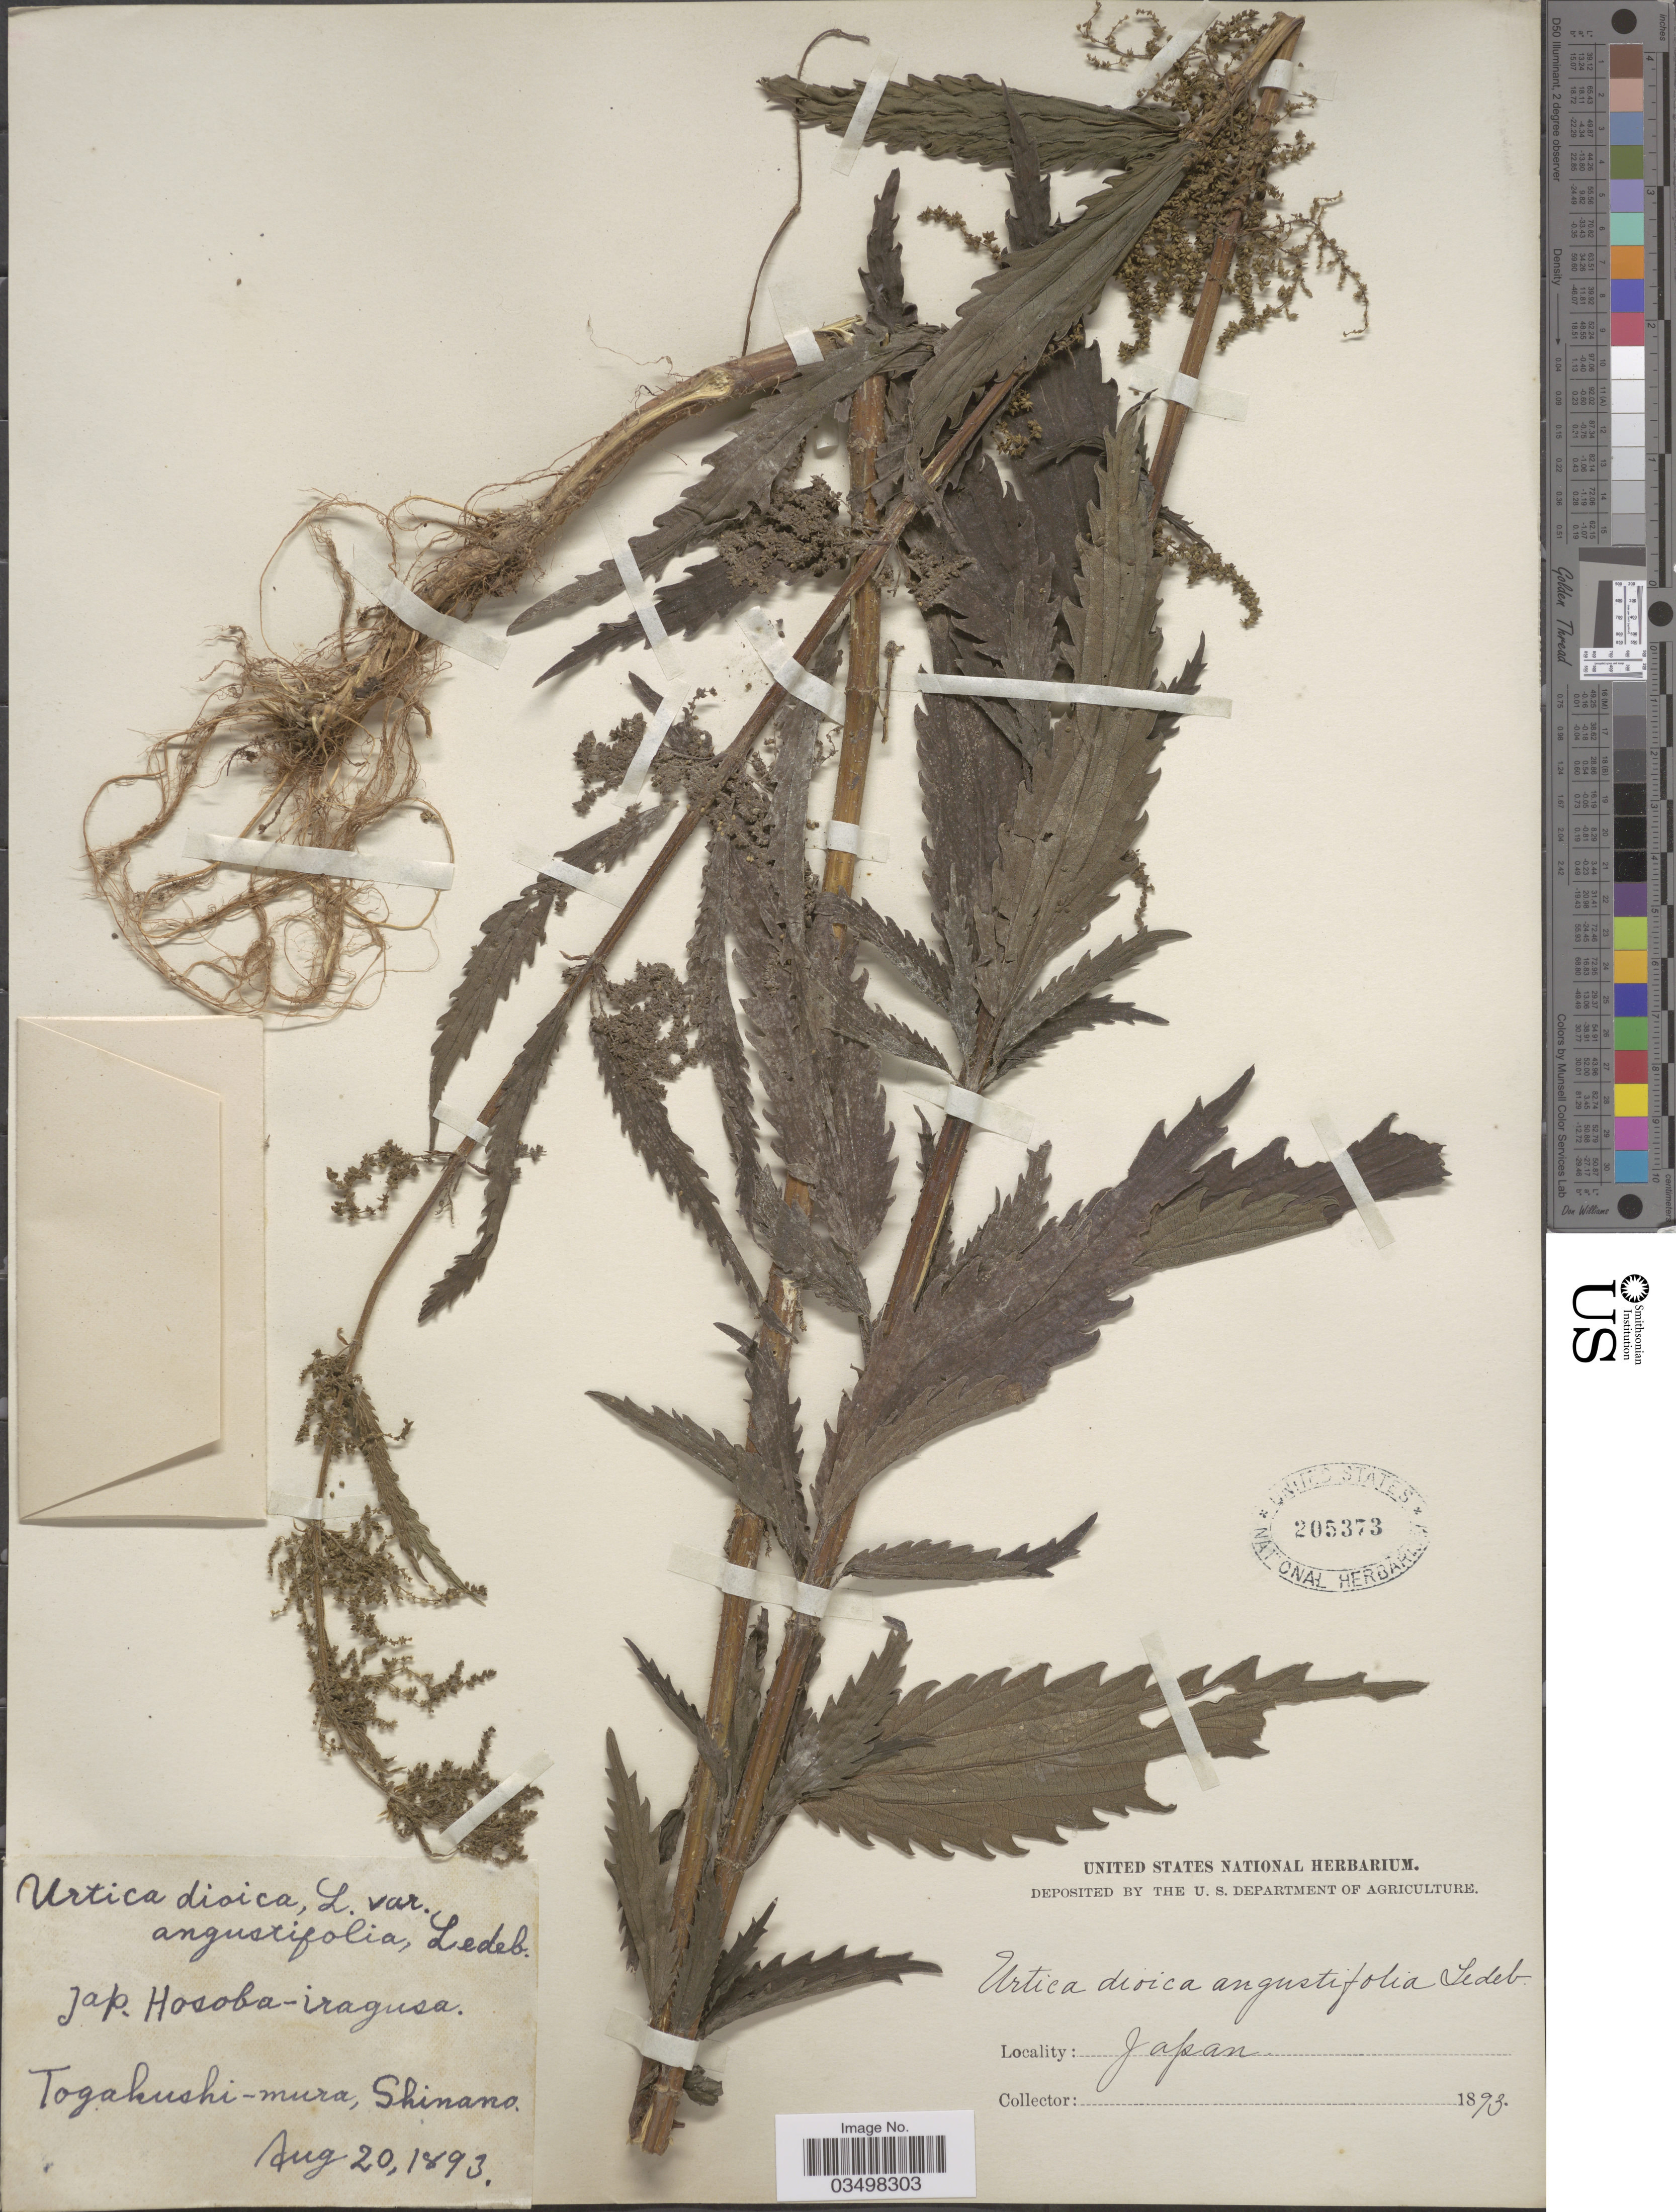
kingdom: Plantae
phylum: Tracheophyta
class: Magnoliopsida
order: Rosales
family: Urticaceae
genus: Urtica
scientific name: Urtica angustifolia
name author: Fisch. ex Hornem.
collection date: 1893-08-20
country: Japan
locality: Togakushi-mura, Shinano.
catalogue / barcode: US 205373